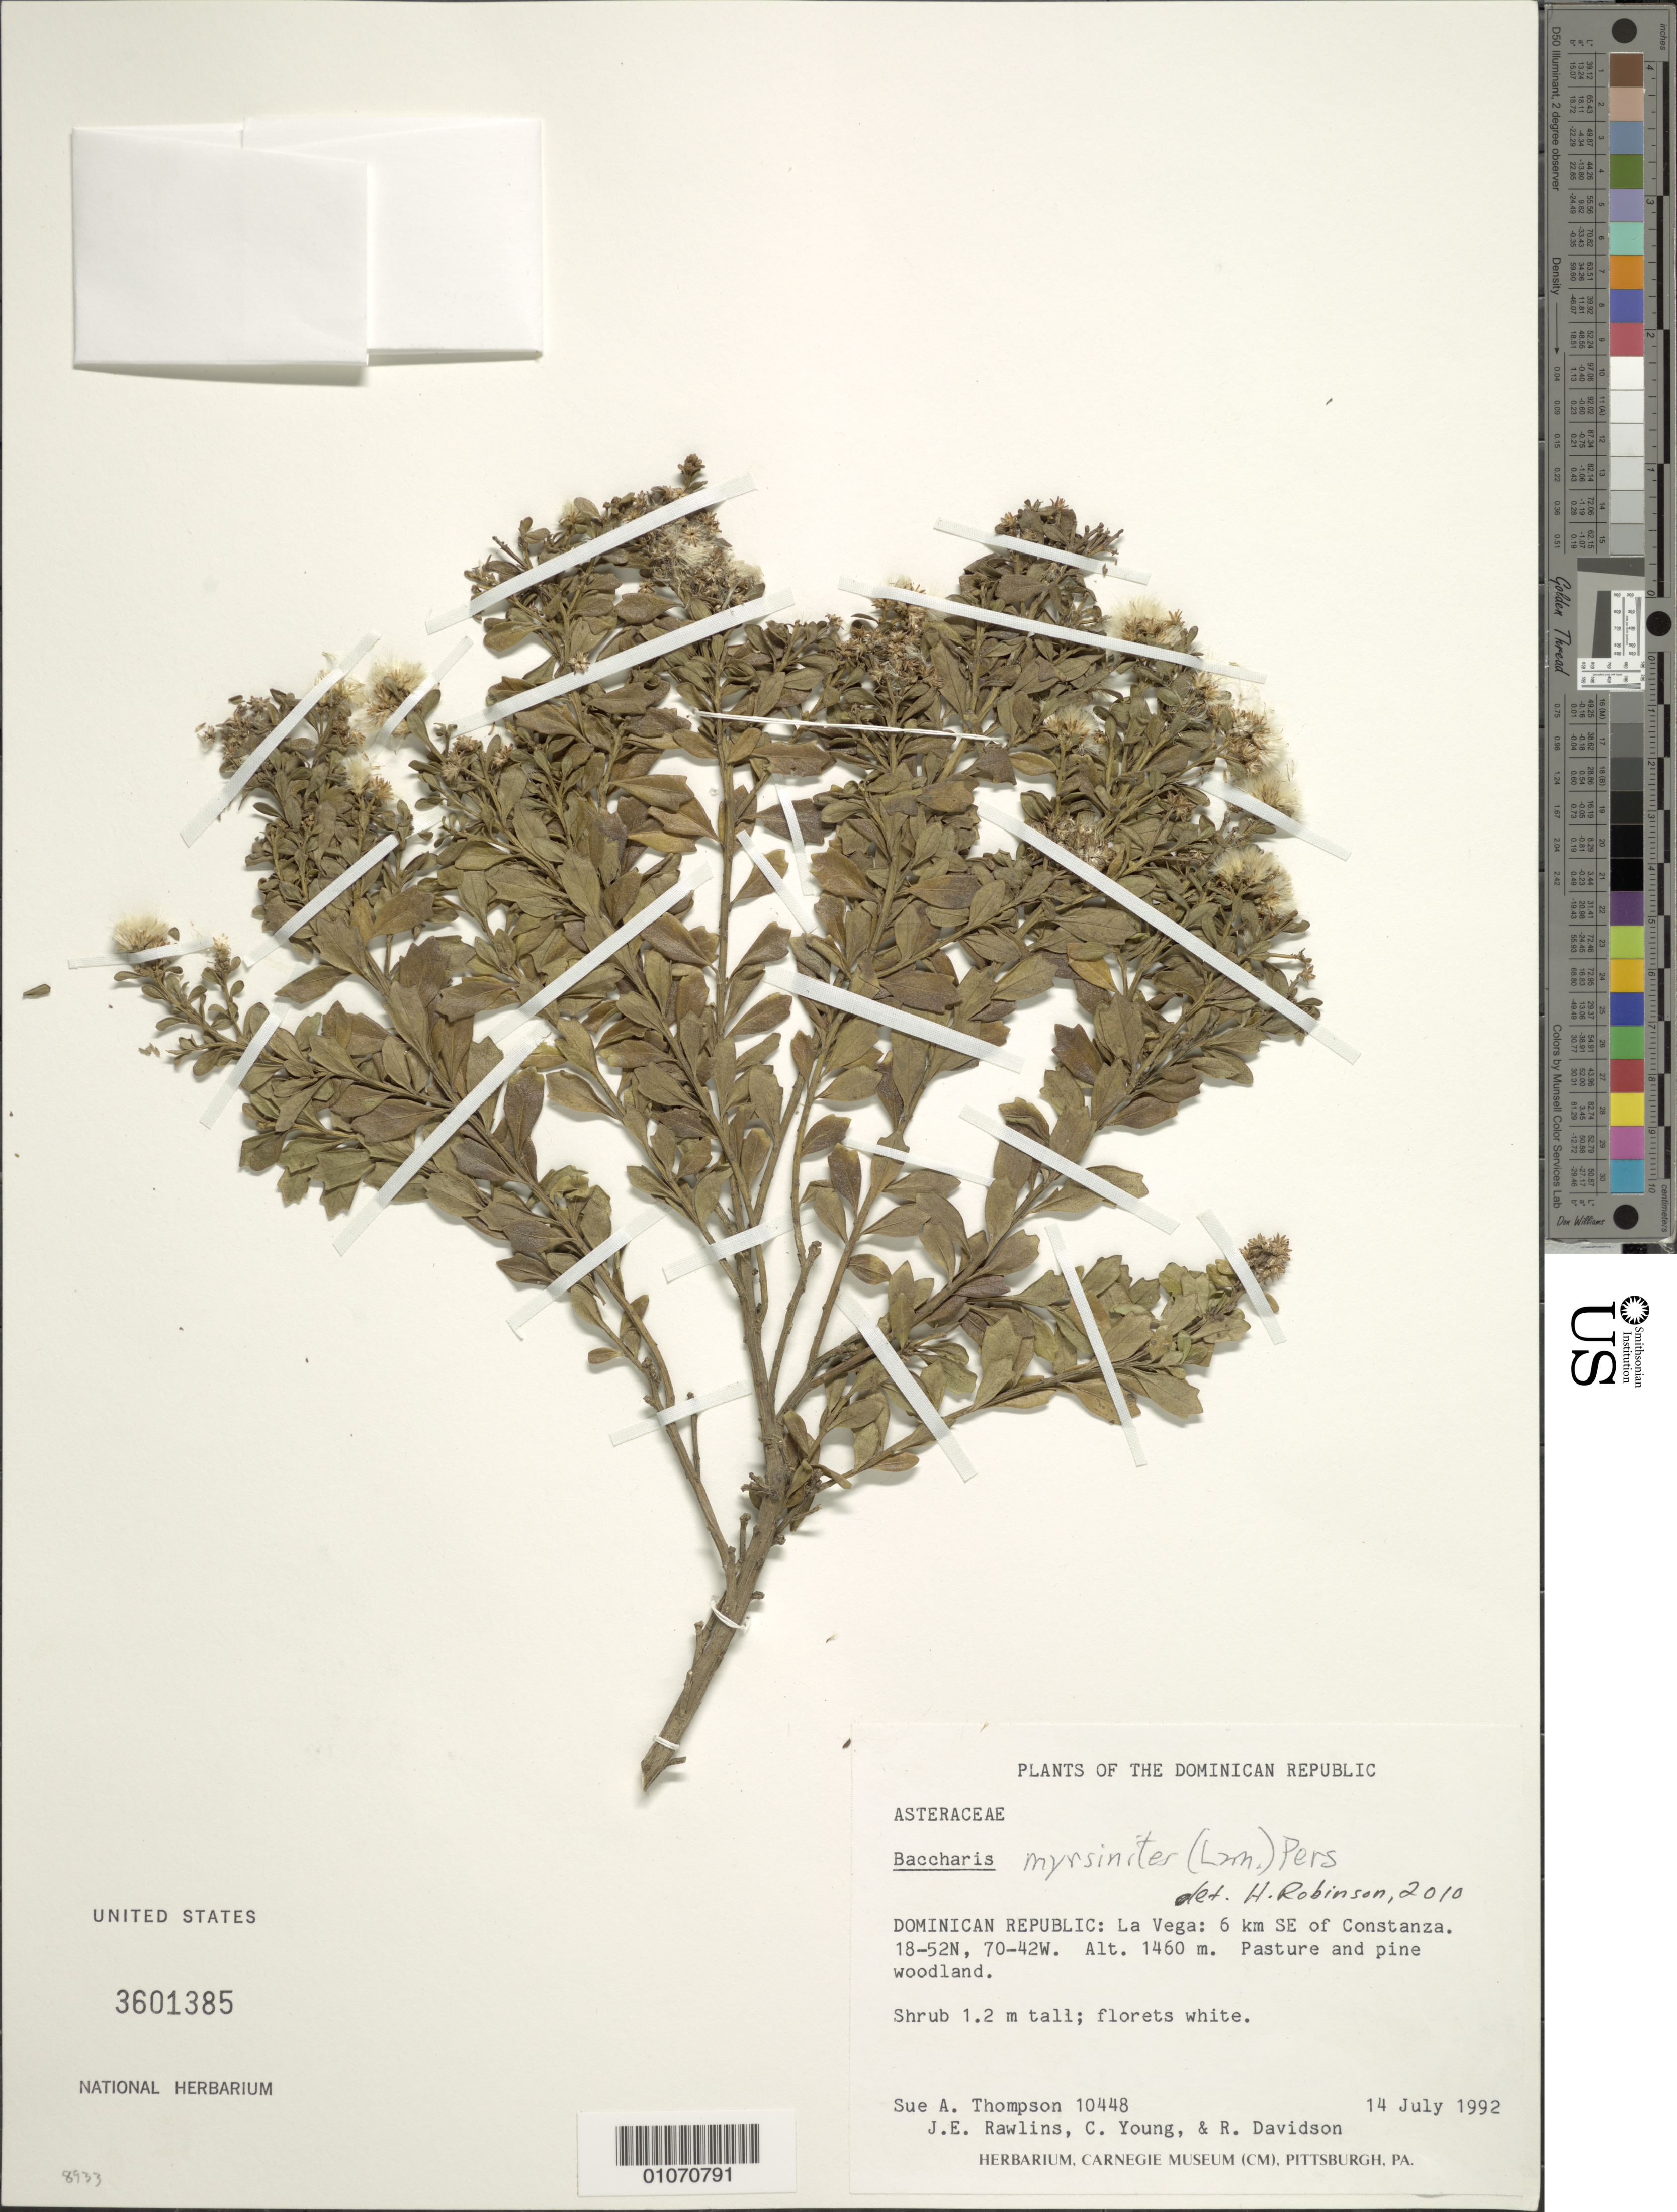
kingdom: Plantae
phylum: Tracheophyta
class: Magnoliopsida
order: Asterales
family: Asteraceae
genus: Baccharis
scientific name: Baccharis myrsinites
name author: Pers.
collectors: S. A. Thompson, J. Rawlins, C. Young & R. Davidson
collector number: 10448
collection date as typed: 14 Jul 1992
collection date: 1992-07-14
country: Dominican Republic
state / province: La Vega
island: Hispaniola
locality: Constanza, 6 km SE of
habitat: Pasture and pine woodland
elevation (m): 1460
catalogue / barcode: US 3601385